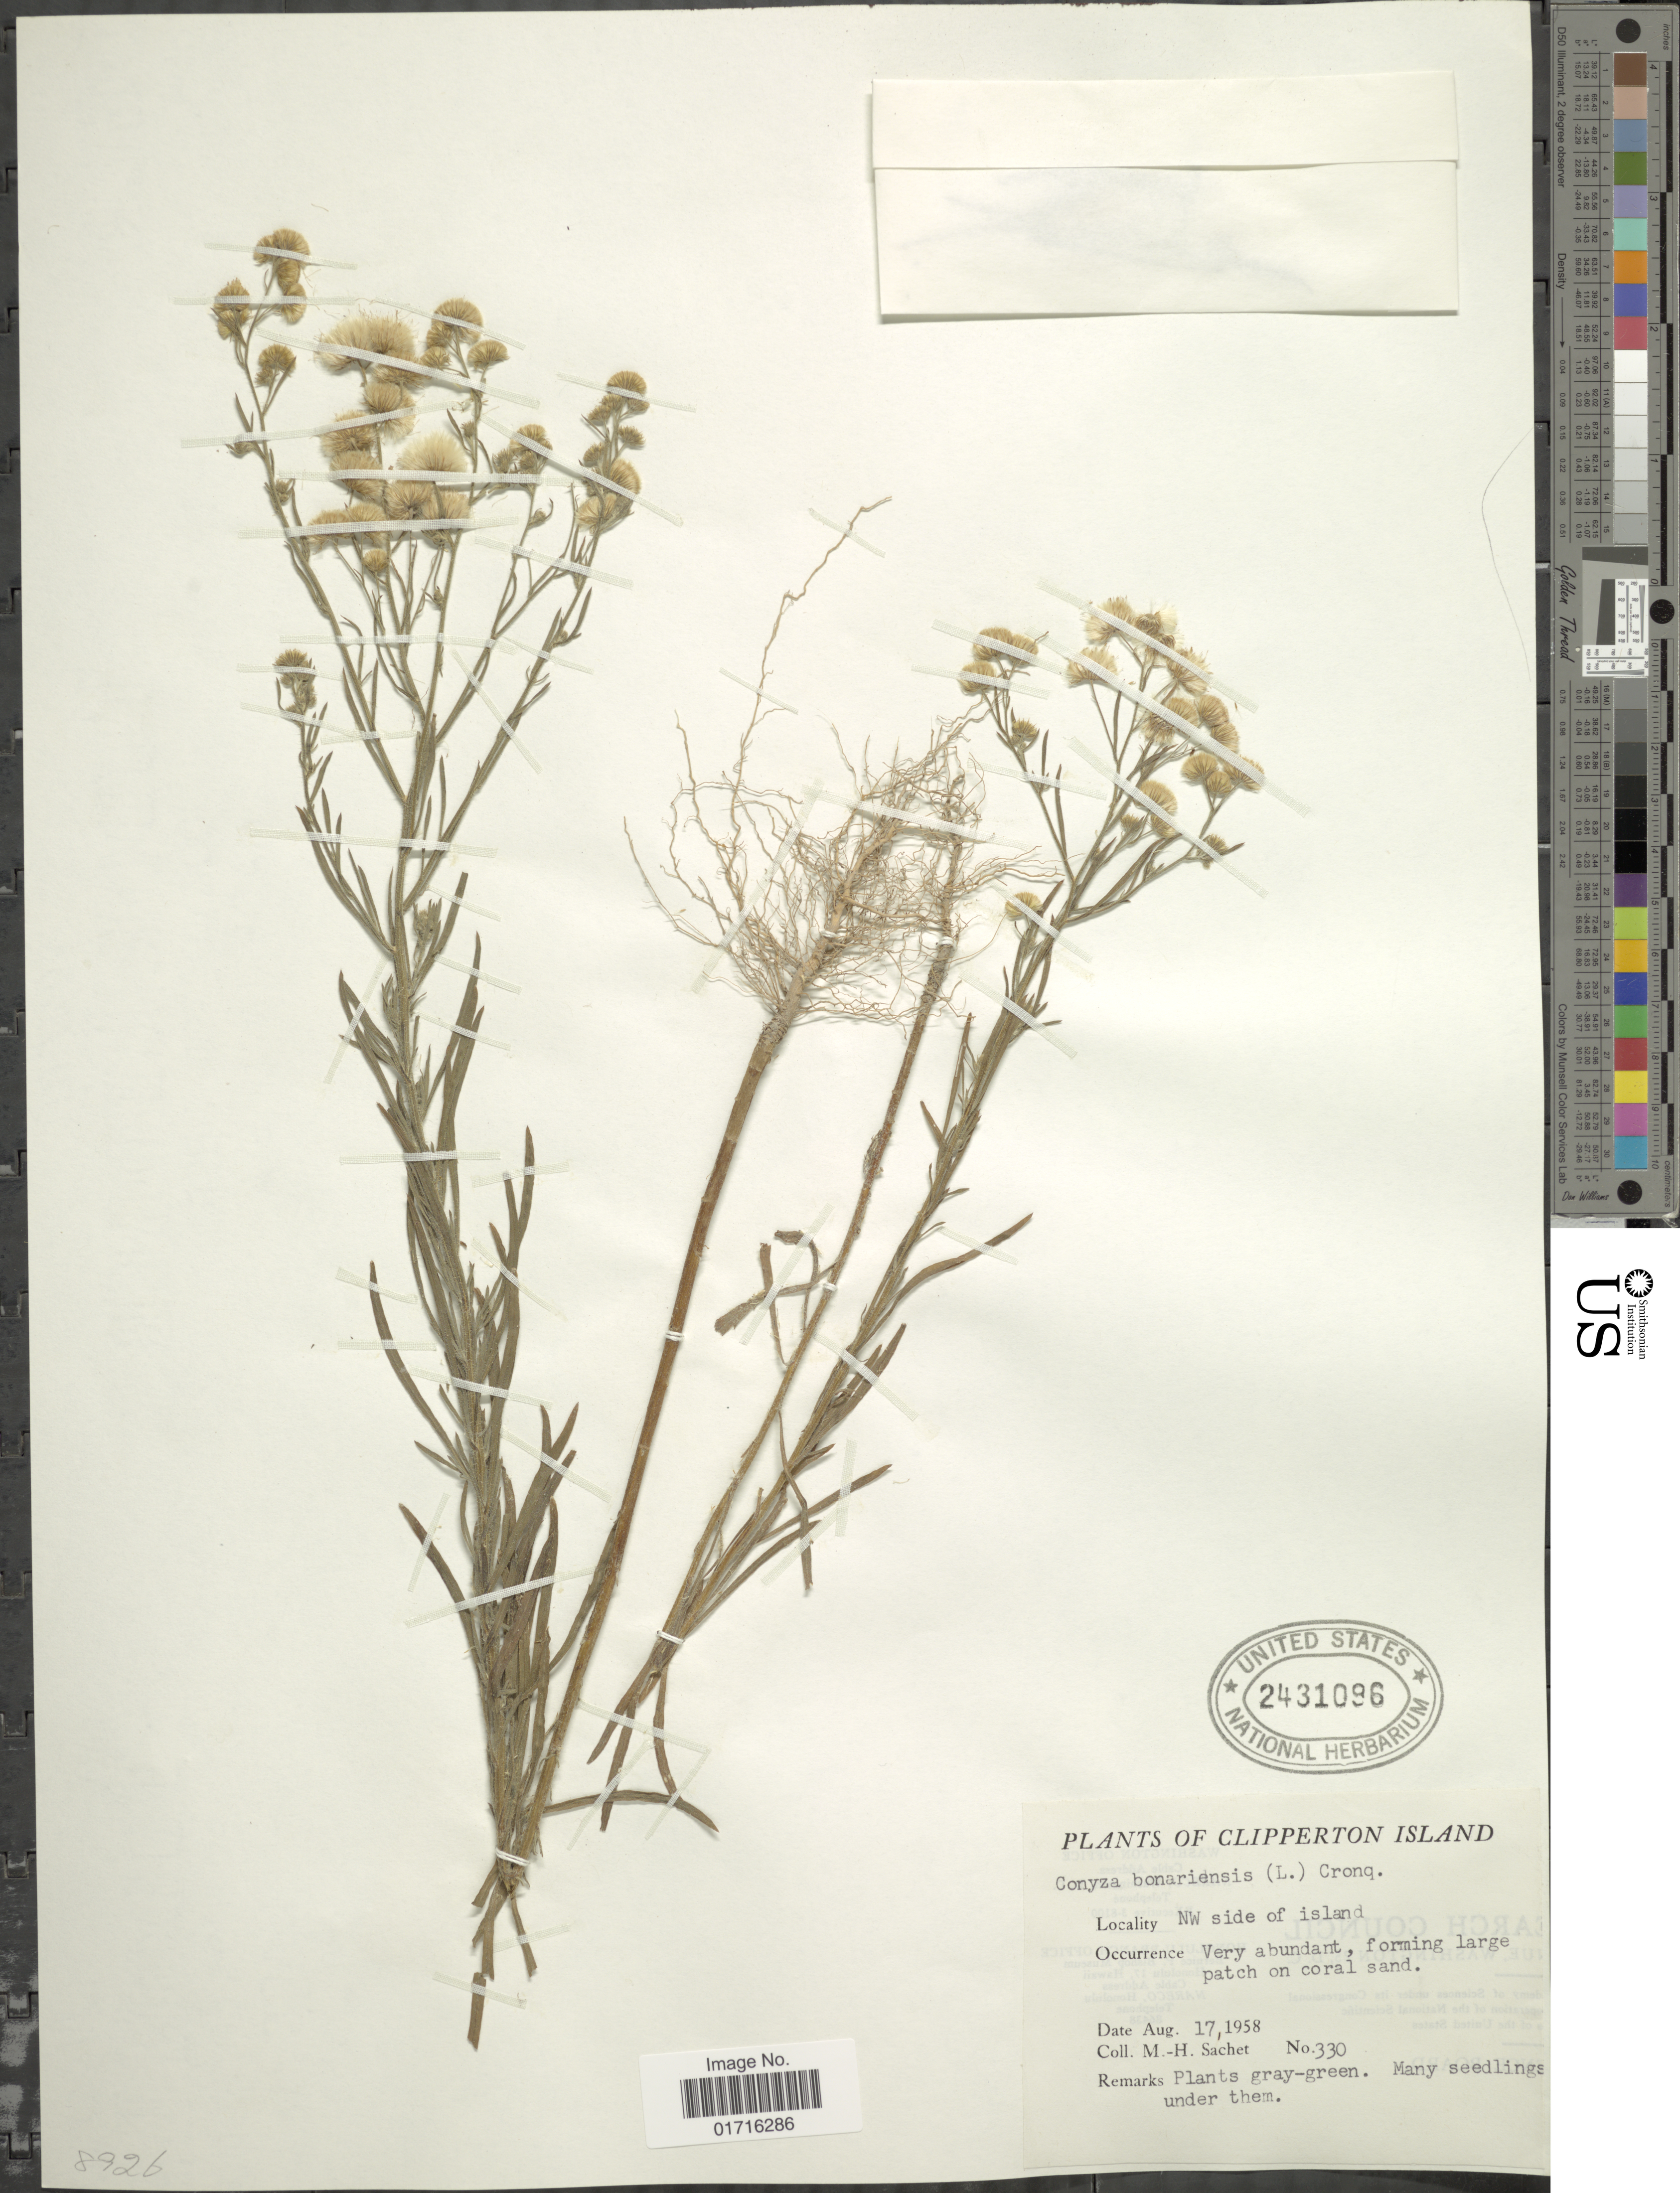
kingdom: Plantae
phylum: Tracheophyta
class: Magnoliopsida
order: Asterales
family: Asteraceae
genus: Conyza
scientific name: Conyza bonariensis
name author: (L.) Cronq.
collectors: M.-H. Sachet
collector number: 330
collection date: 1958-08-17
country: Central Am. Pac. Islands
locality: Clipperton Island, NW side of island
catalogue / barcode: US 2431096